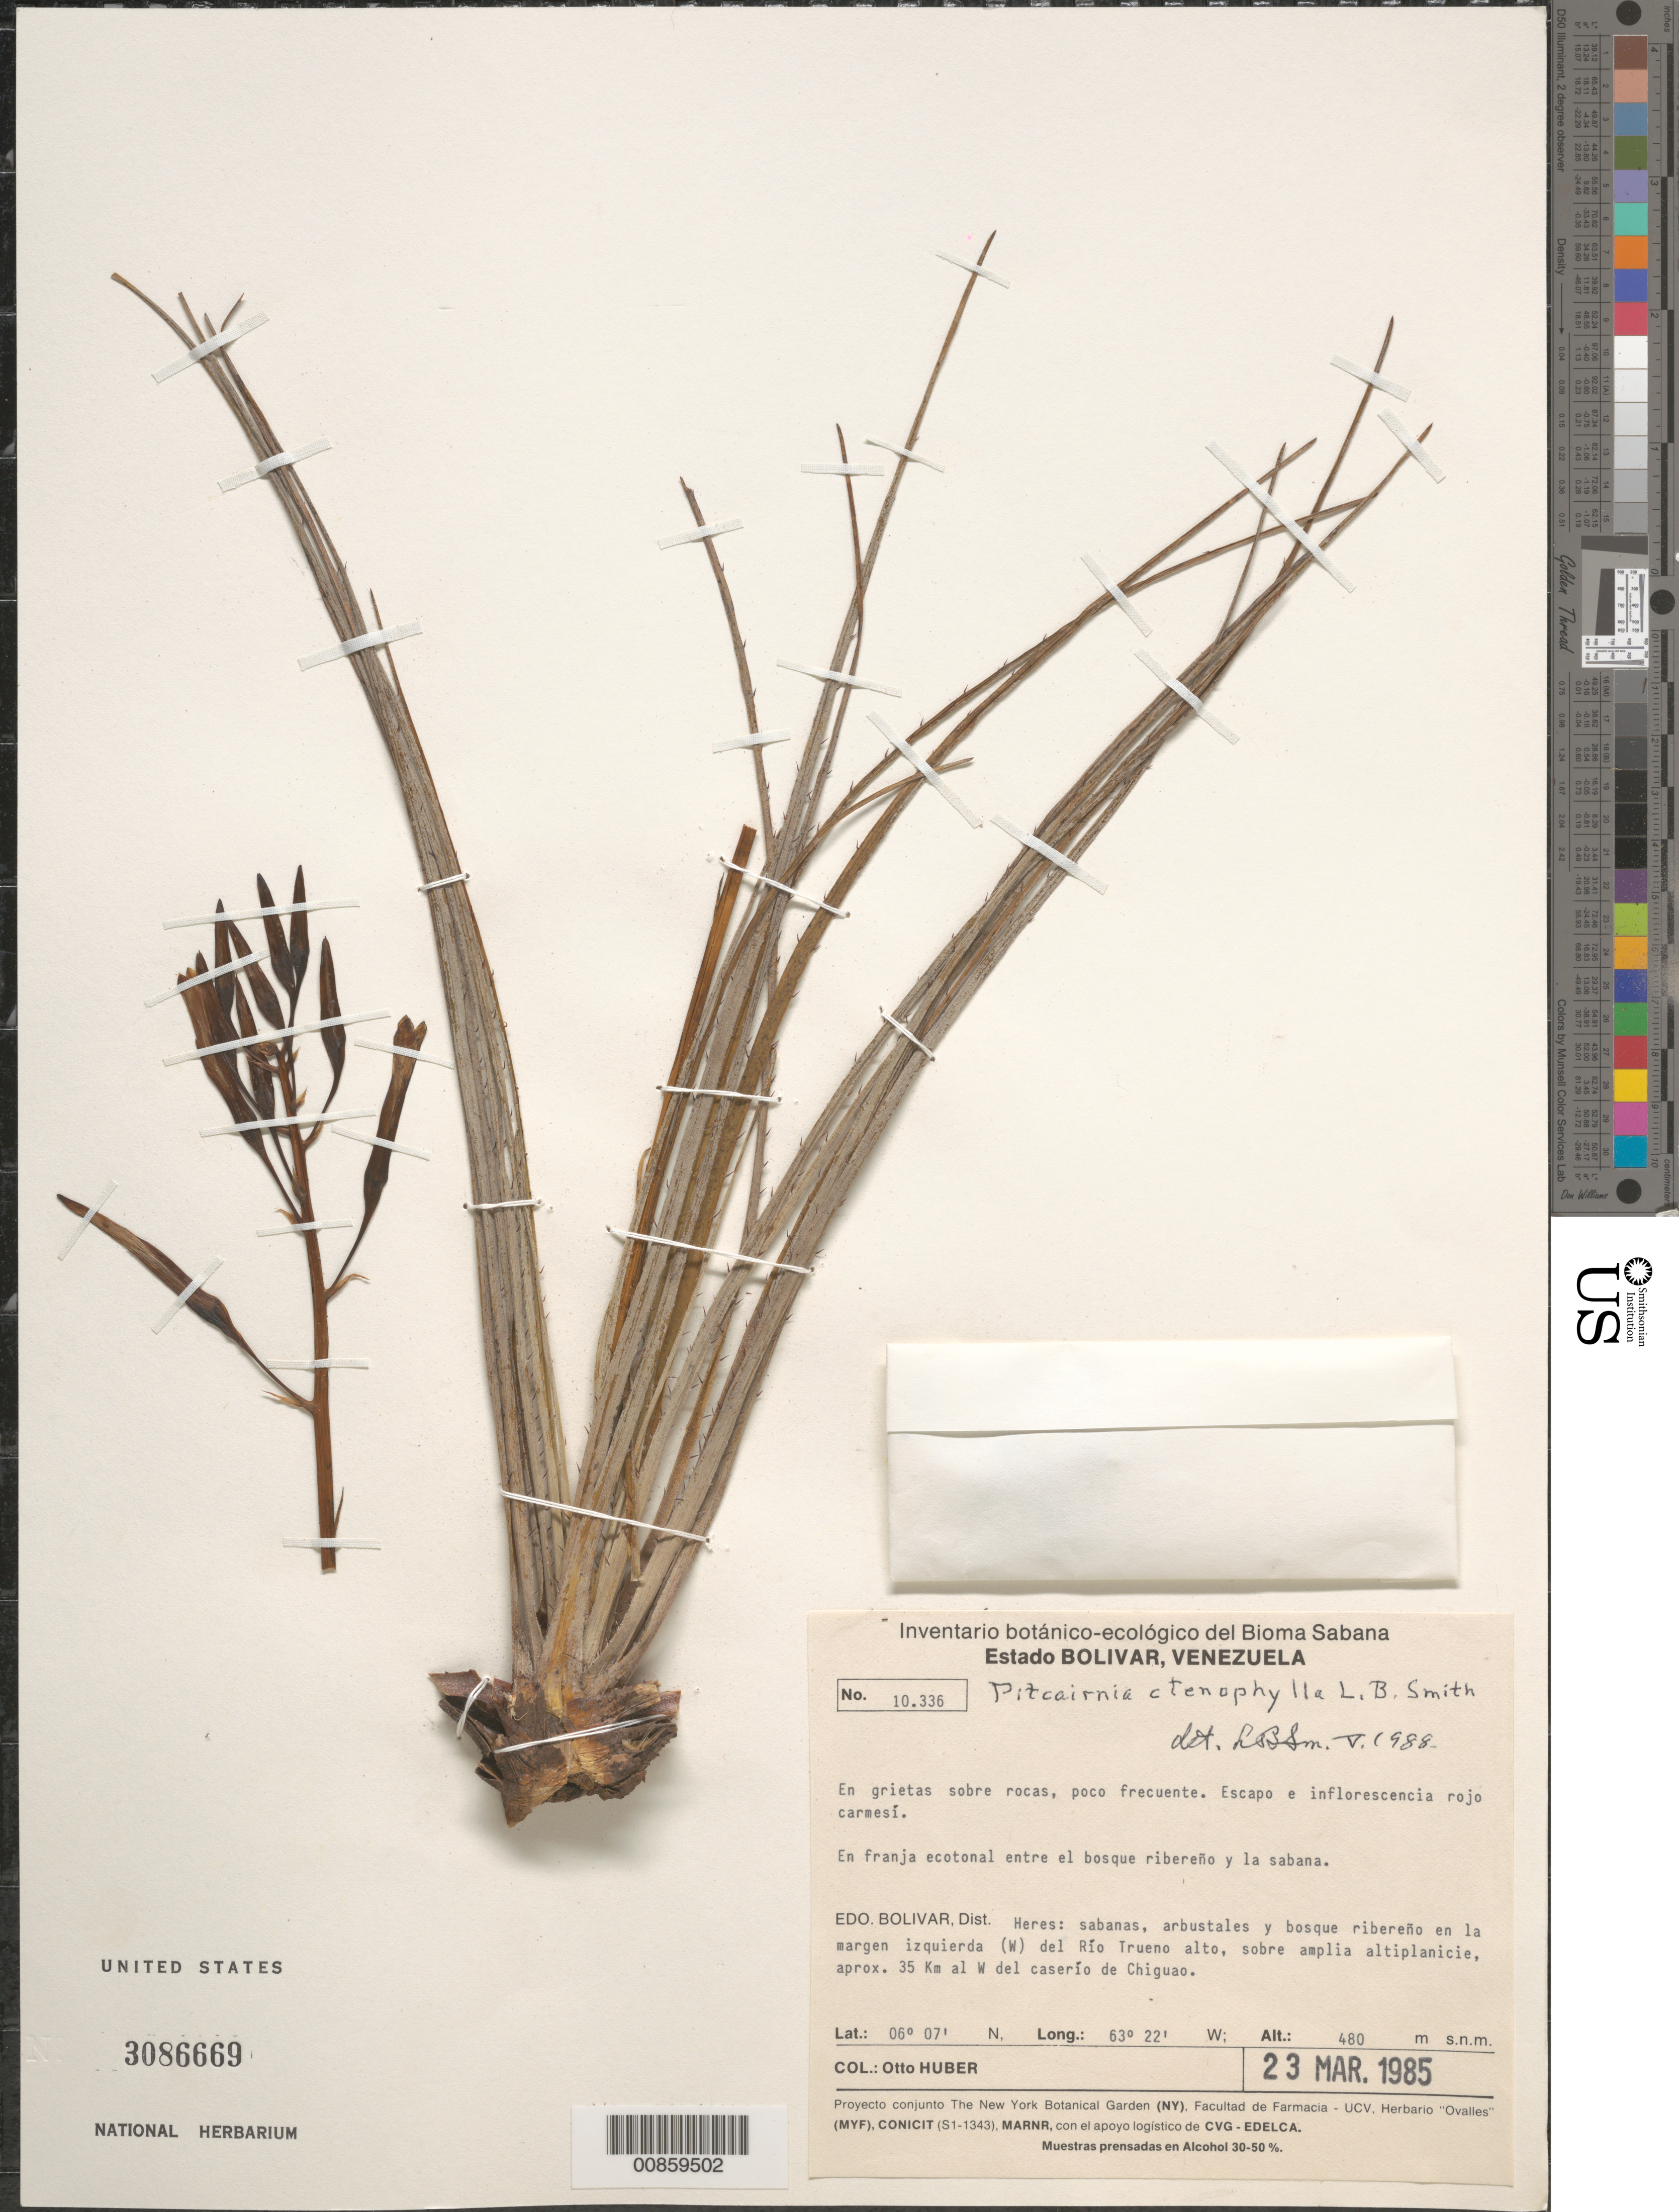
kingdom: Plantae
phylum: Tracheophyta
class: Liliopsida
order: Poales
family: Bromeliaceae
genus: Pitcairnia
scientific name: Pitcairnia ctenophylla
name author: L.B. Sm. in Gleason & Killip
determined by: Smith, Lyman B., (US), NMNH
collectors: O. Huber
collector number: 10336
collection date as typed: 23-Mar-85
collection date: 1985-03-23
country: Venezuela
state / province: Bolívar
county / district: Heres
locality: Río Trueno, 35 km W del caserío de Chiguao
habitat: Franja ecotonal entre el bosque ribereño y la sabana; en grietas sobre rocas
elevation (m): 480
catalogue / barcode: US 3086669